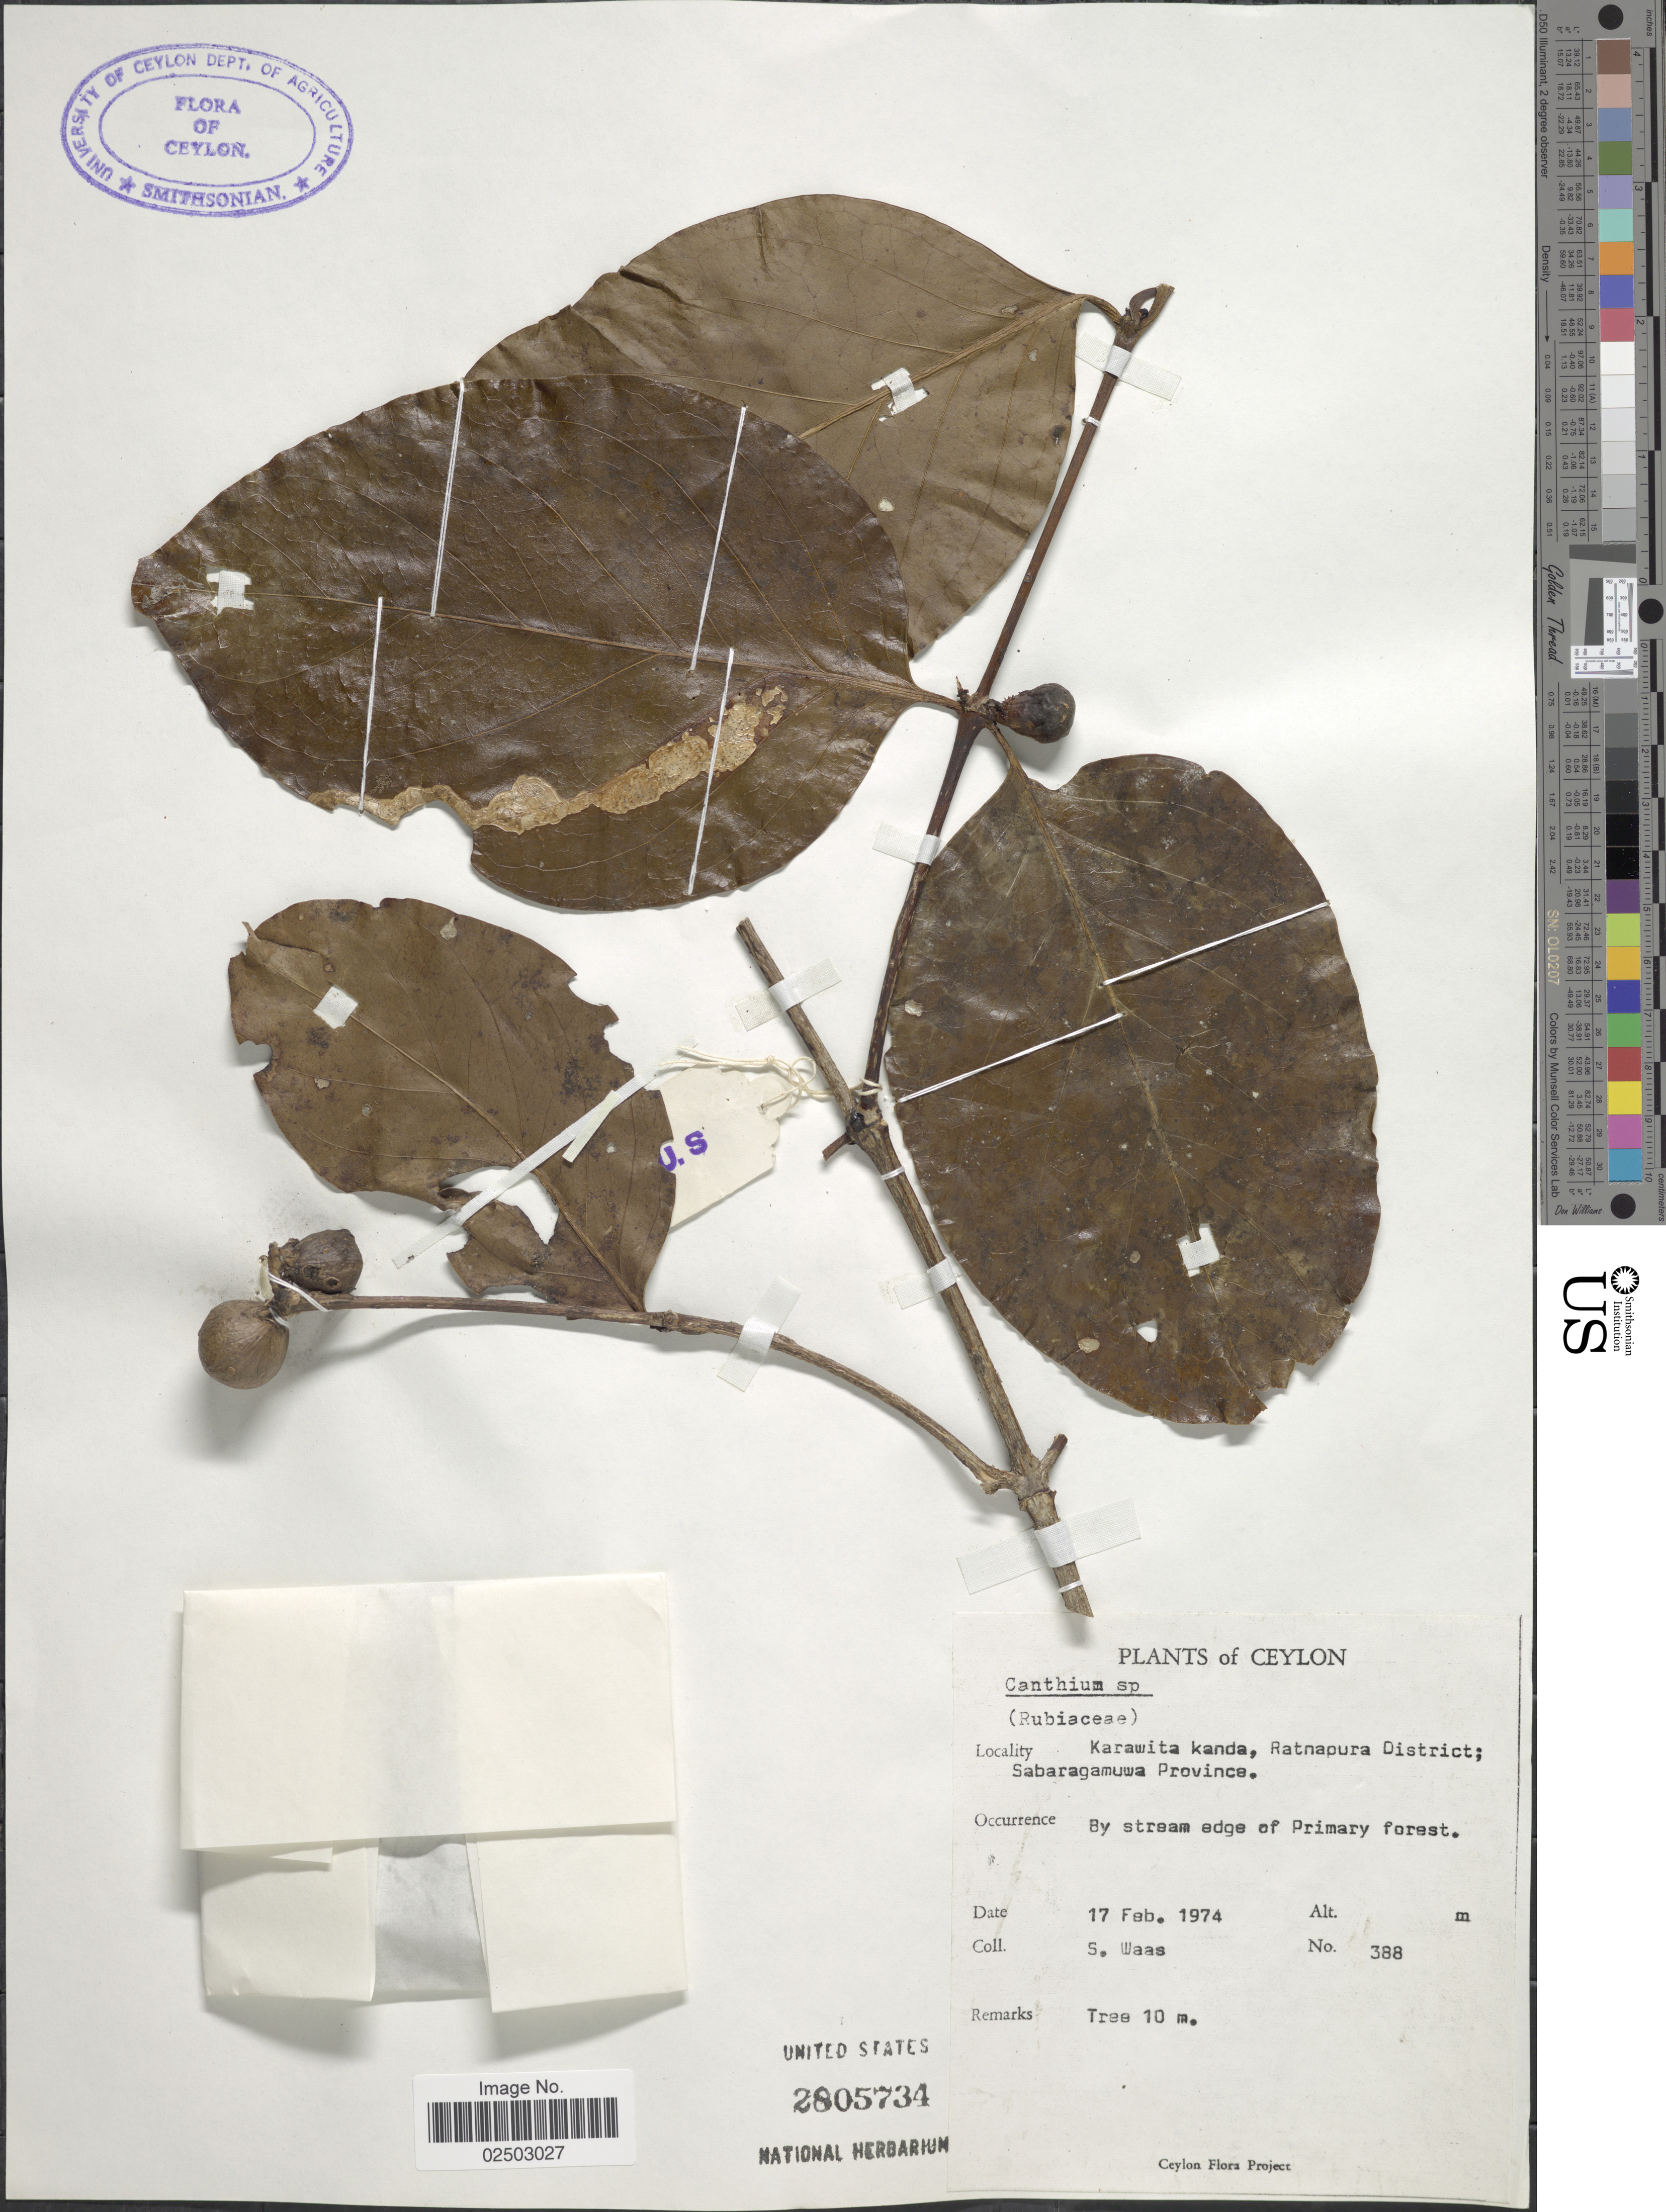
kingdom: Plantae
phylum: Tracheophyta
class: Magnoliopsida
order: Gentianales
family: Rubiaceae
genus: Bridsonia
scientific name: Bridsonia chamaedendrum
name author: (Kuntze) Verstraete & A.E. van Wyk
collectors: S. Waas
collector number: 388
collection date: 1974-02-17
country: Sri Lanka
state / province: Sabaragamuwa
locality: Ceylon, Karawita kanda, Ratnapura District, by stream edge of Primary forest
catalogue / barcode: US 2805734